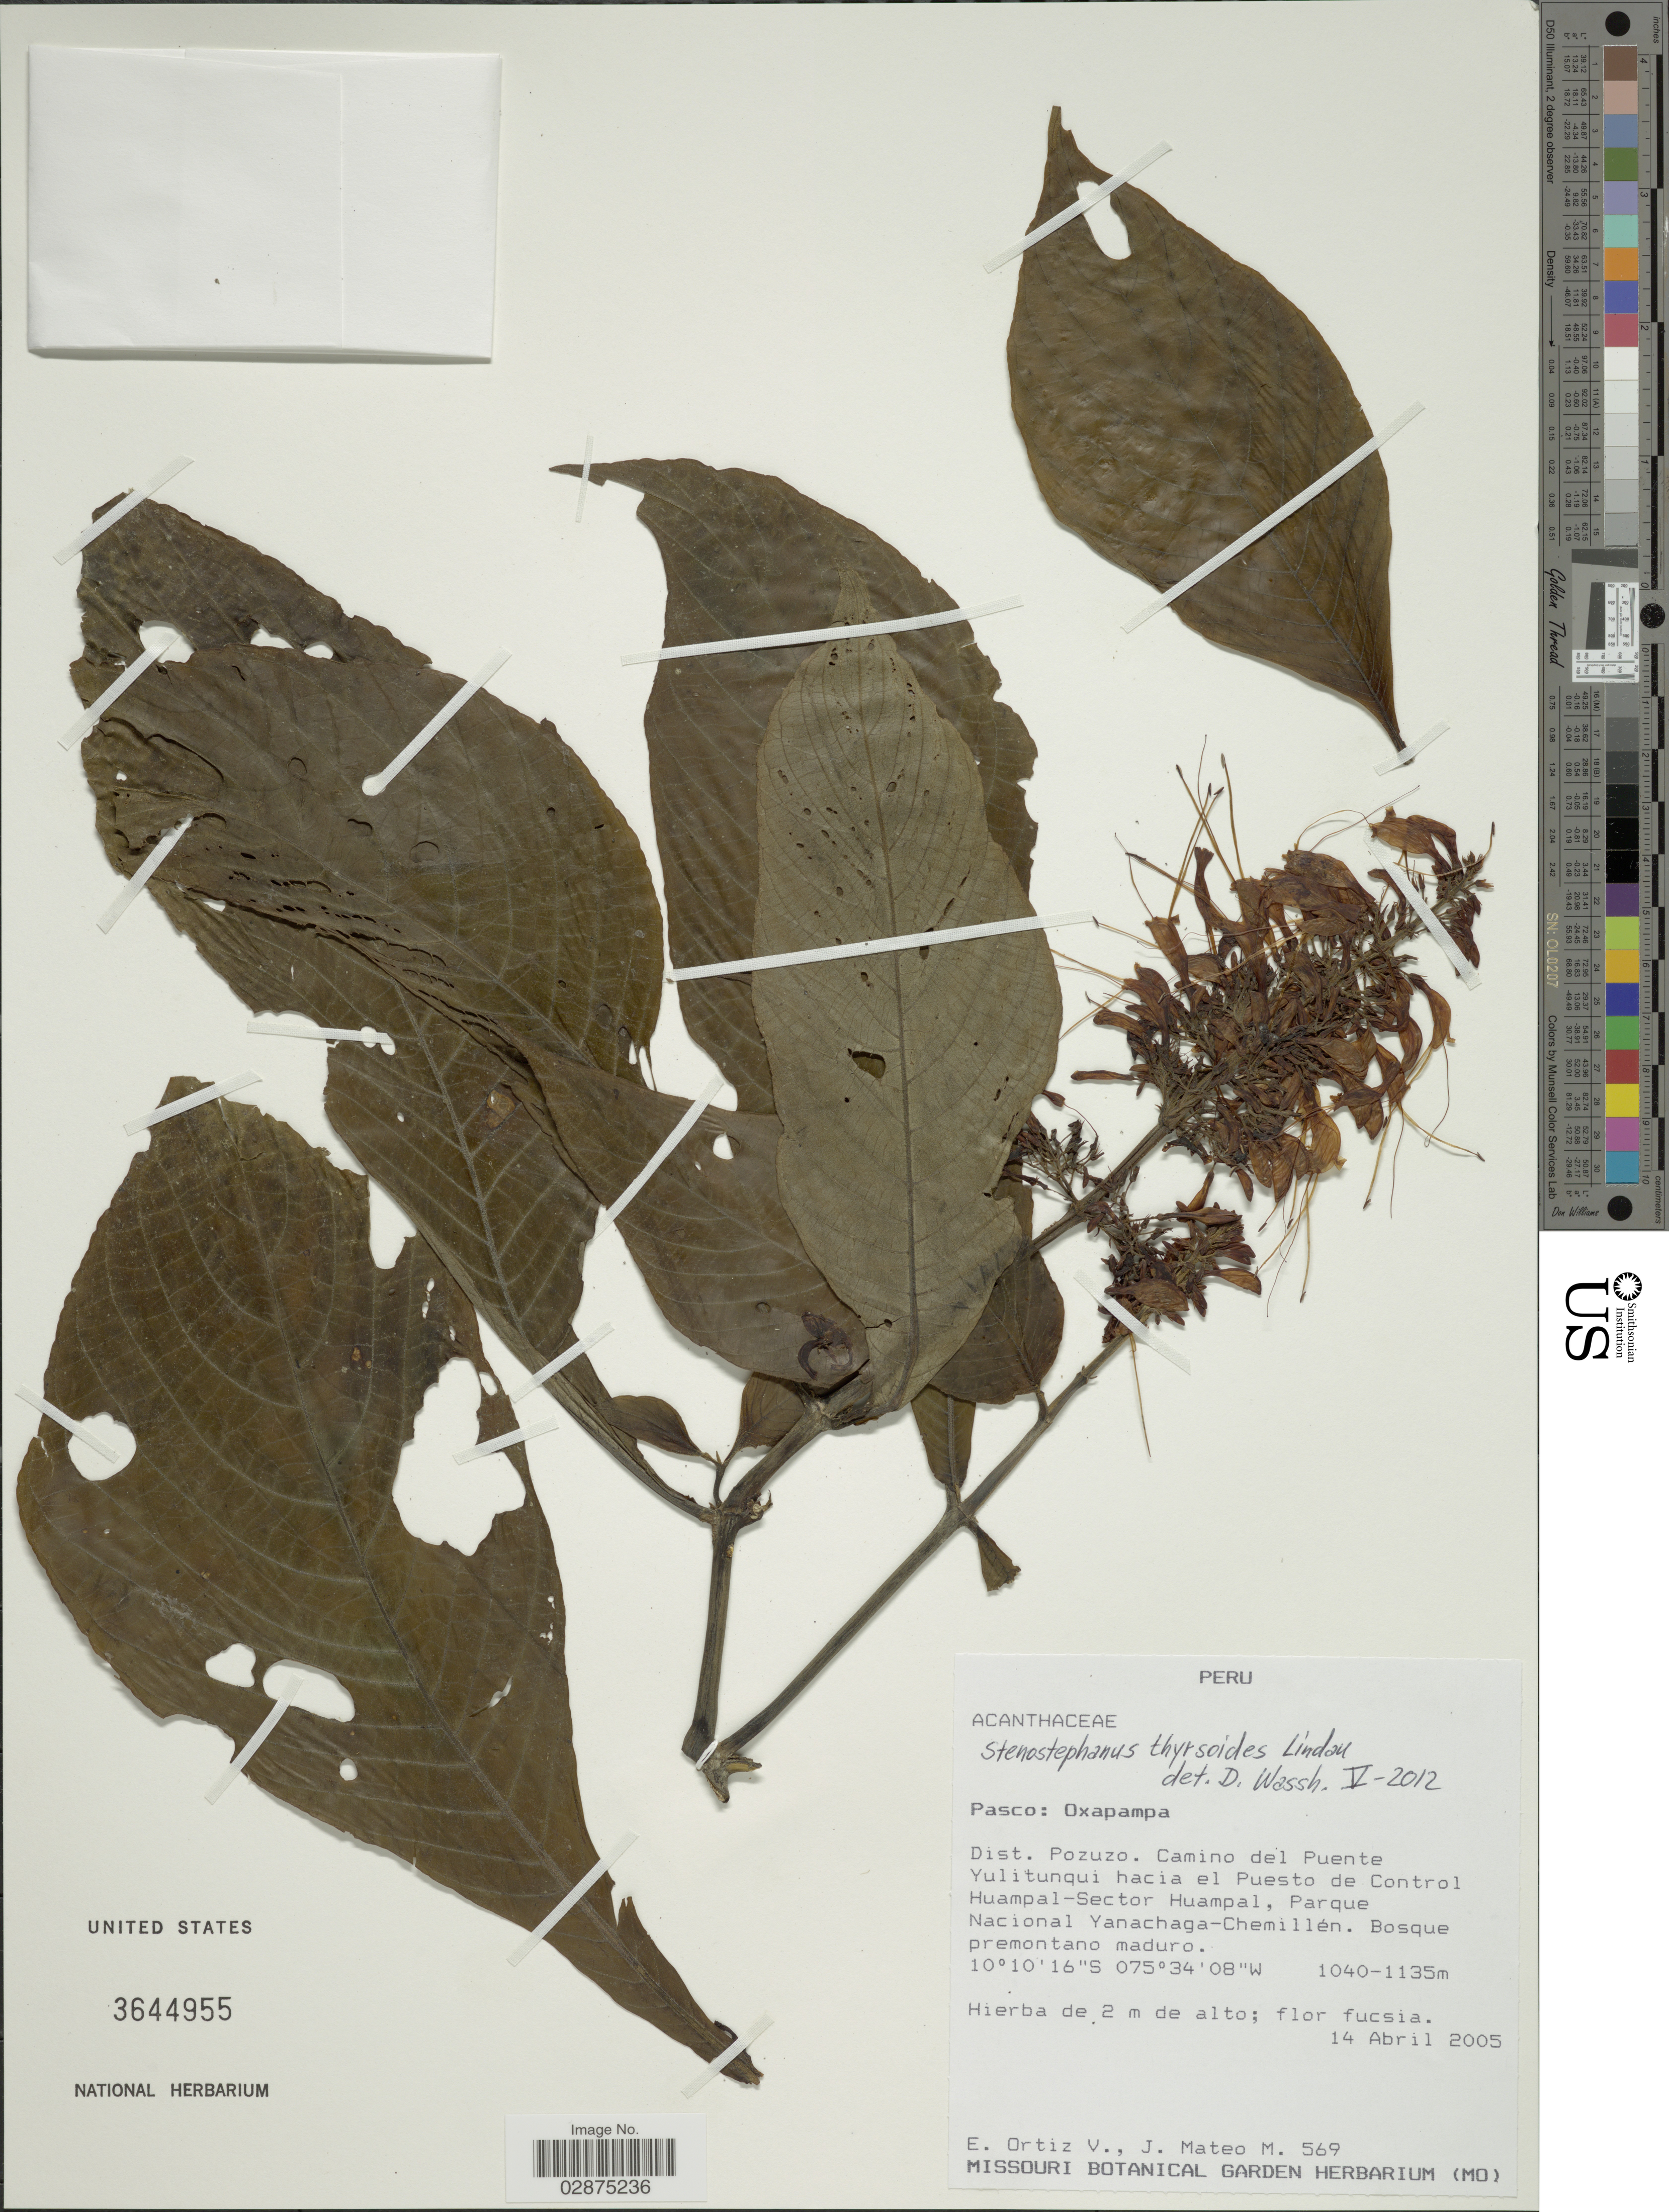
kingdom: Plantae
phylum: Tracheophyta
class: Magnoliopsida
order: Lamiales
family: Acanthaceae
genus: Stenostephanus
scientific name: Stenostephanus longistaminus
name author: (Ruiz & Pav.) V.M. Baum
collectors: E. Ortiz V. & J. Mateo M.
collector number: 569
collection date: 2005-04-14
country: Peru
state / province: Pasco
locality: Oxapampa. Dist. Pozuzo. Camino del Puente Yulitunqui hacia el Puesto de Control Huampal-Sector Huampal, Parque Nacional Yanachaga-Chemillén.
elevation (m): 1040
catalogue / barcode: US 3644955